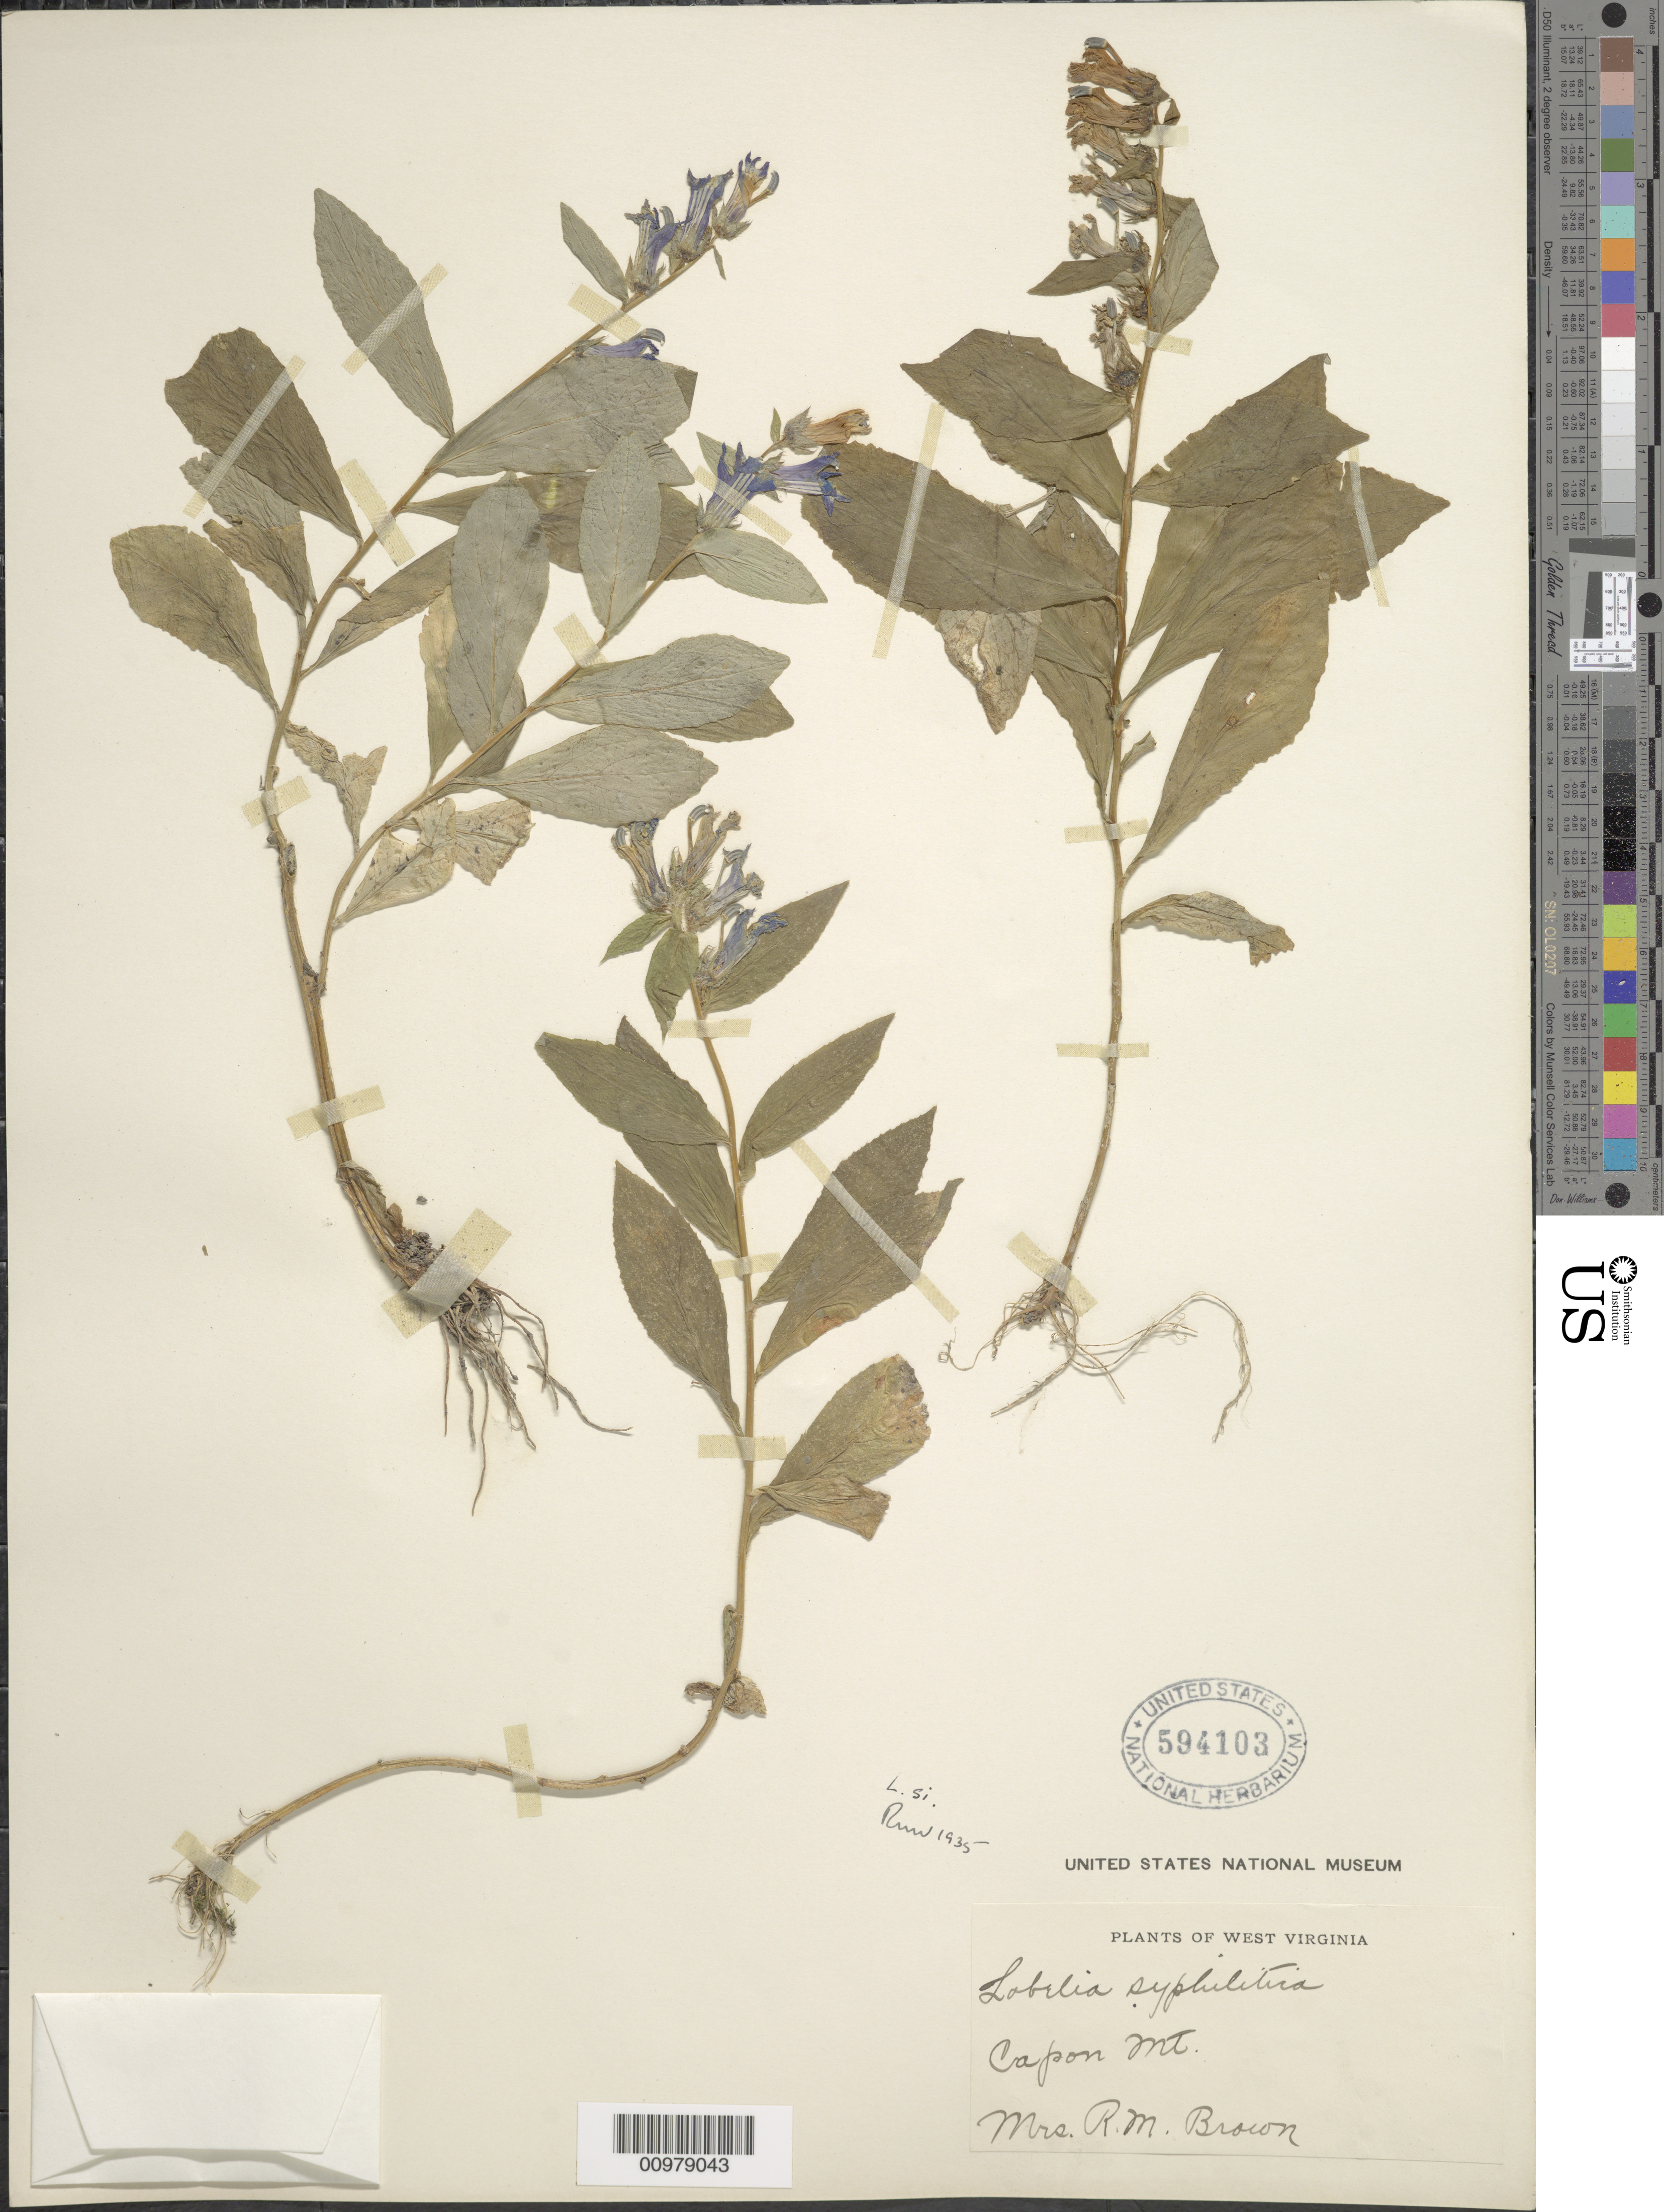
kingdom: Plantae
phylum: Tracheophyta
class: Magnoliopsida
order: Asterales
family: Campanulaceae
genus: Lobelia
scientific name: Lobelia siphilitica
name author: L.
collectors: R. M. Brown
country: United States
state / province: West Virginia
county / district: Hampshire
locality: Capon Mountain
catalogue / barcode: US 594103